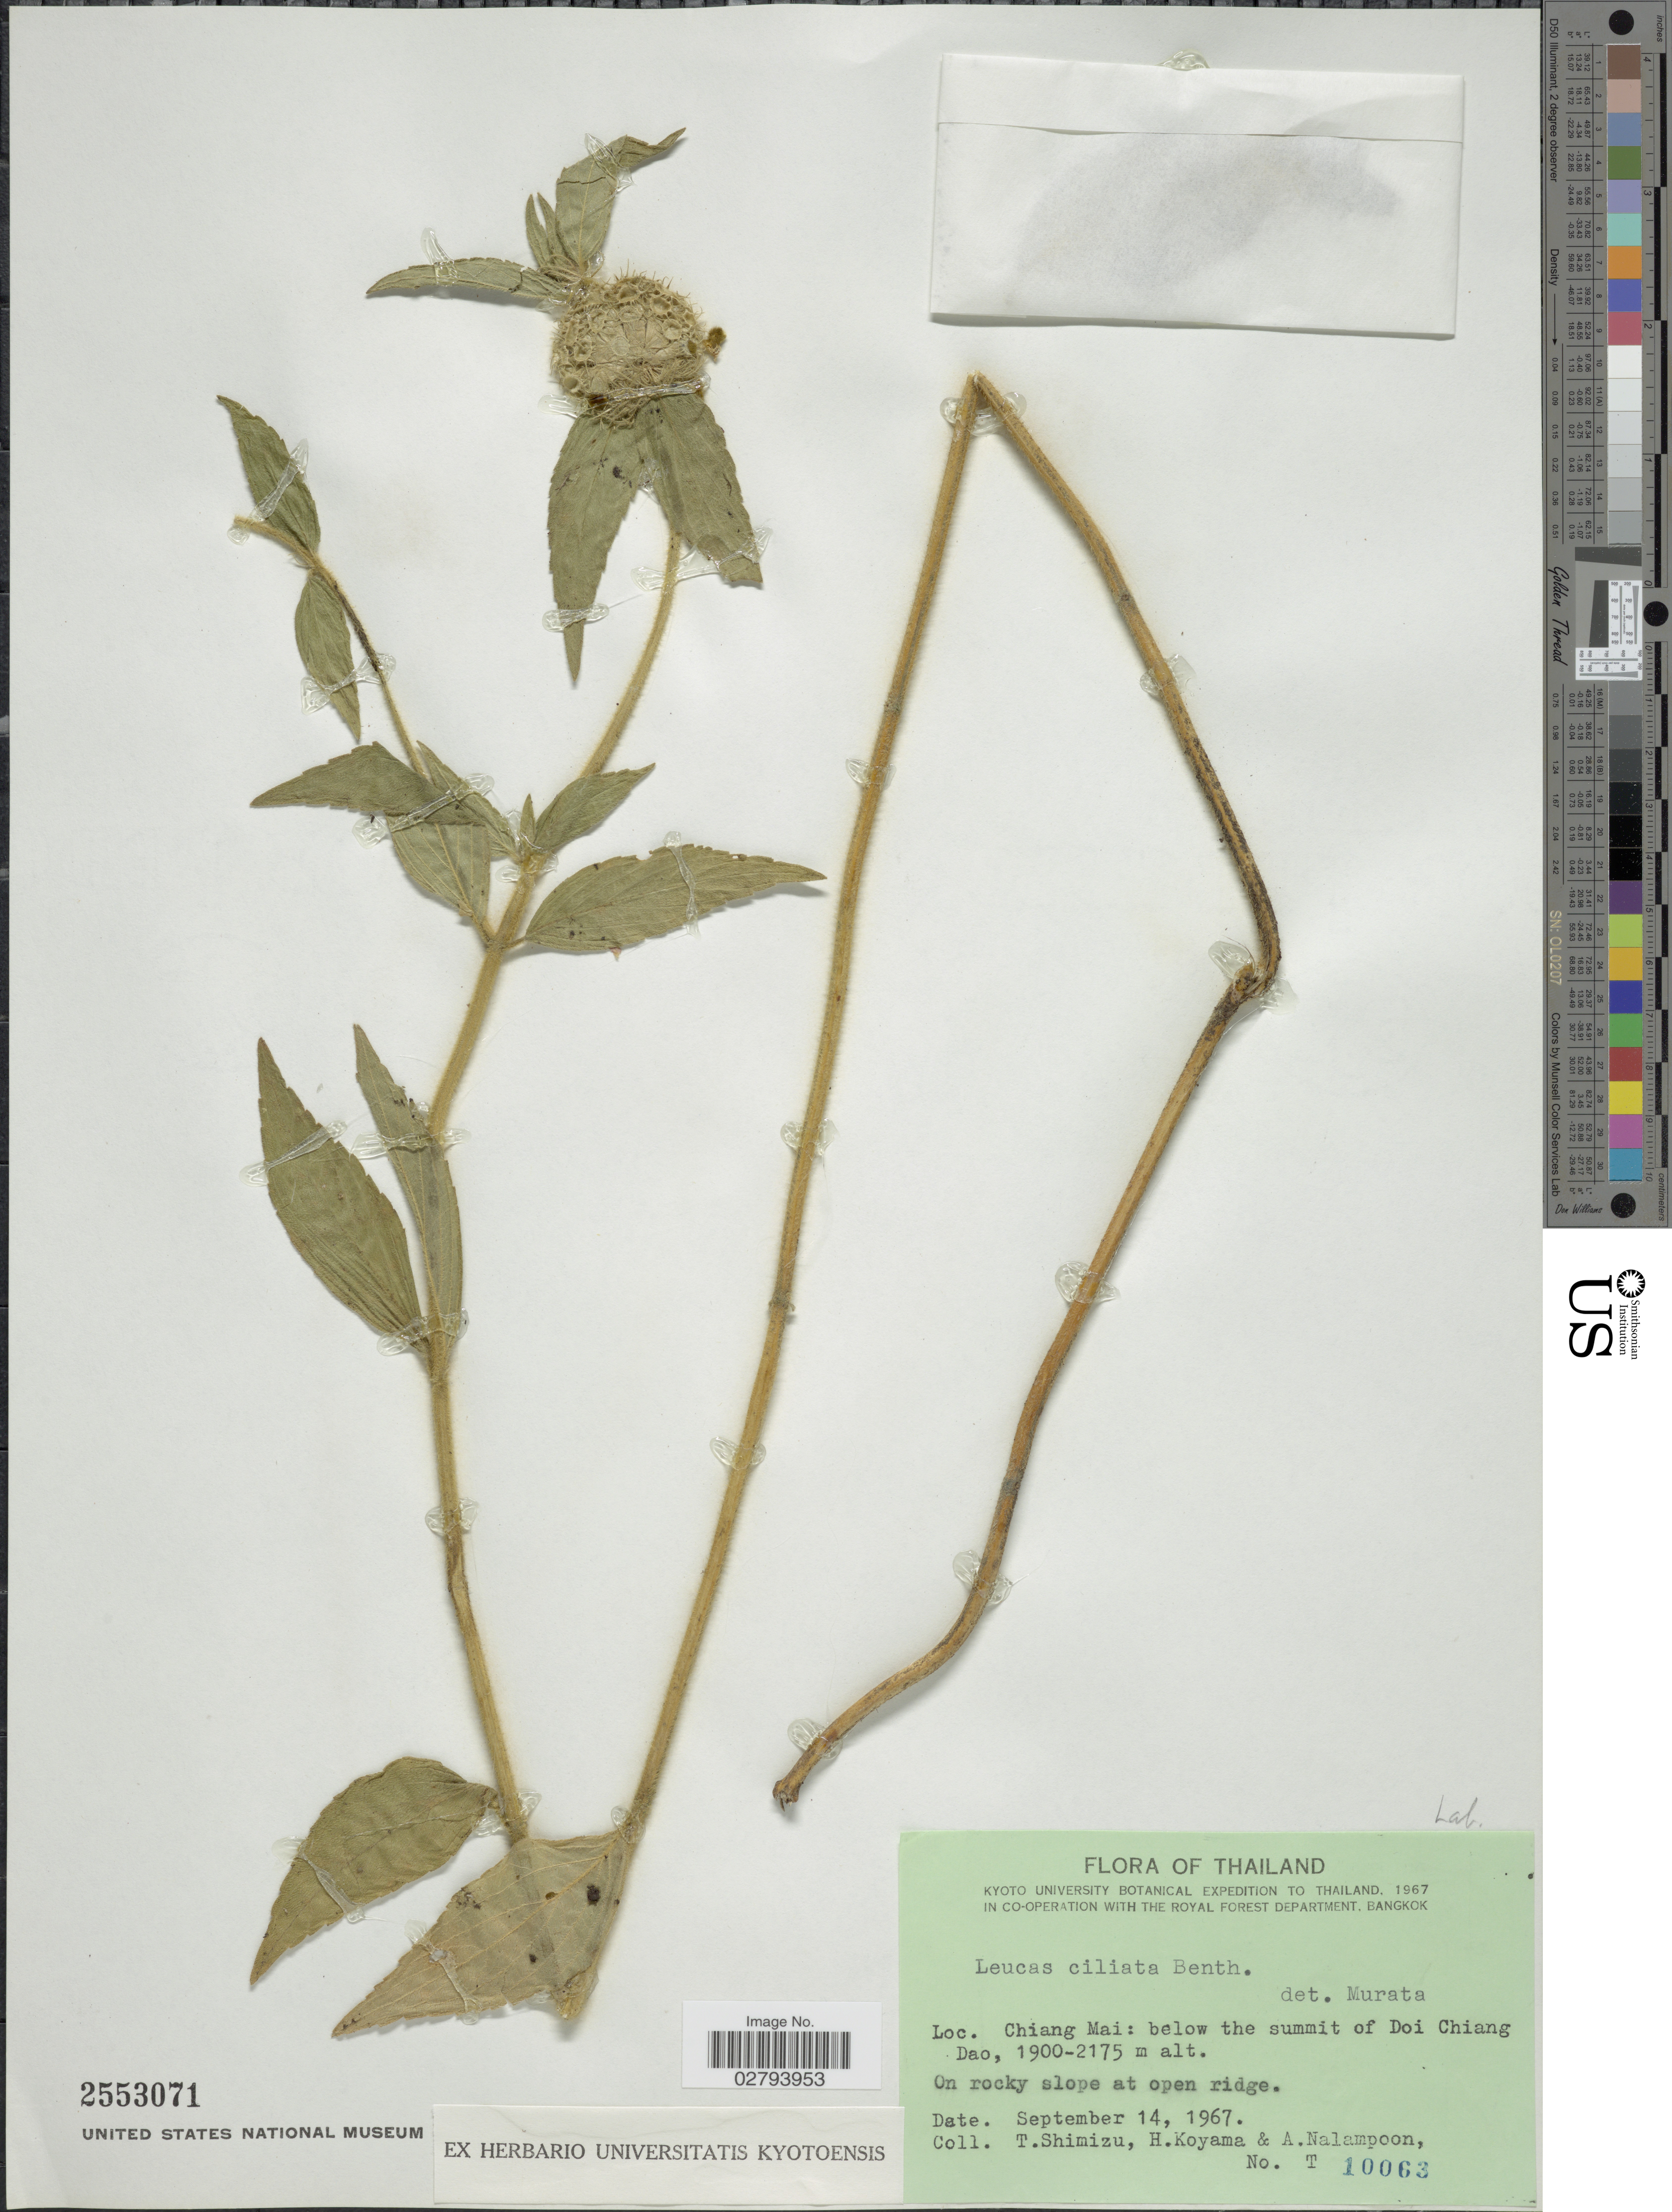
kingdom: Plantae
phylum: Tracheophyta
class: Magnoliopsida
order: Lamiales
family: Lamiaceae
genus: Leucas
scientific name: Leucas ciliata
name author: Benth.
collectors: T. Shimizu, H. Koyoma & A. Nalampoon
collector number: T 10063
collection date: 1967-09-14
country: Thailand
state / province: Chiang Mai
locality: Chiang Mai: below the summit of Doi Chiang Dao.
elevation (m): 1900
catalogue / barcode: US 2553071